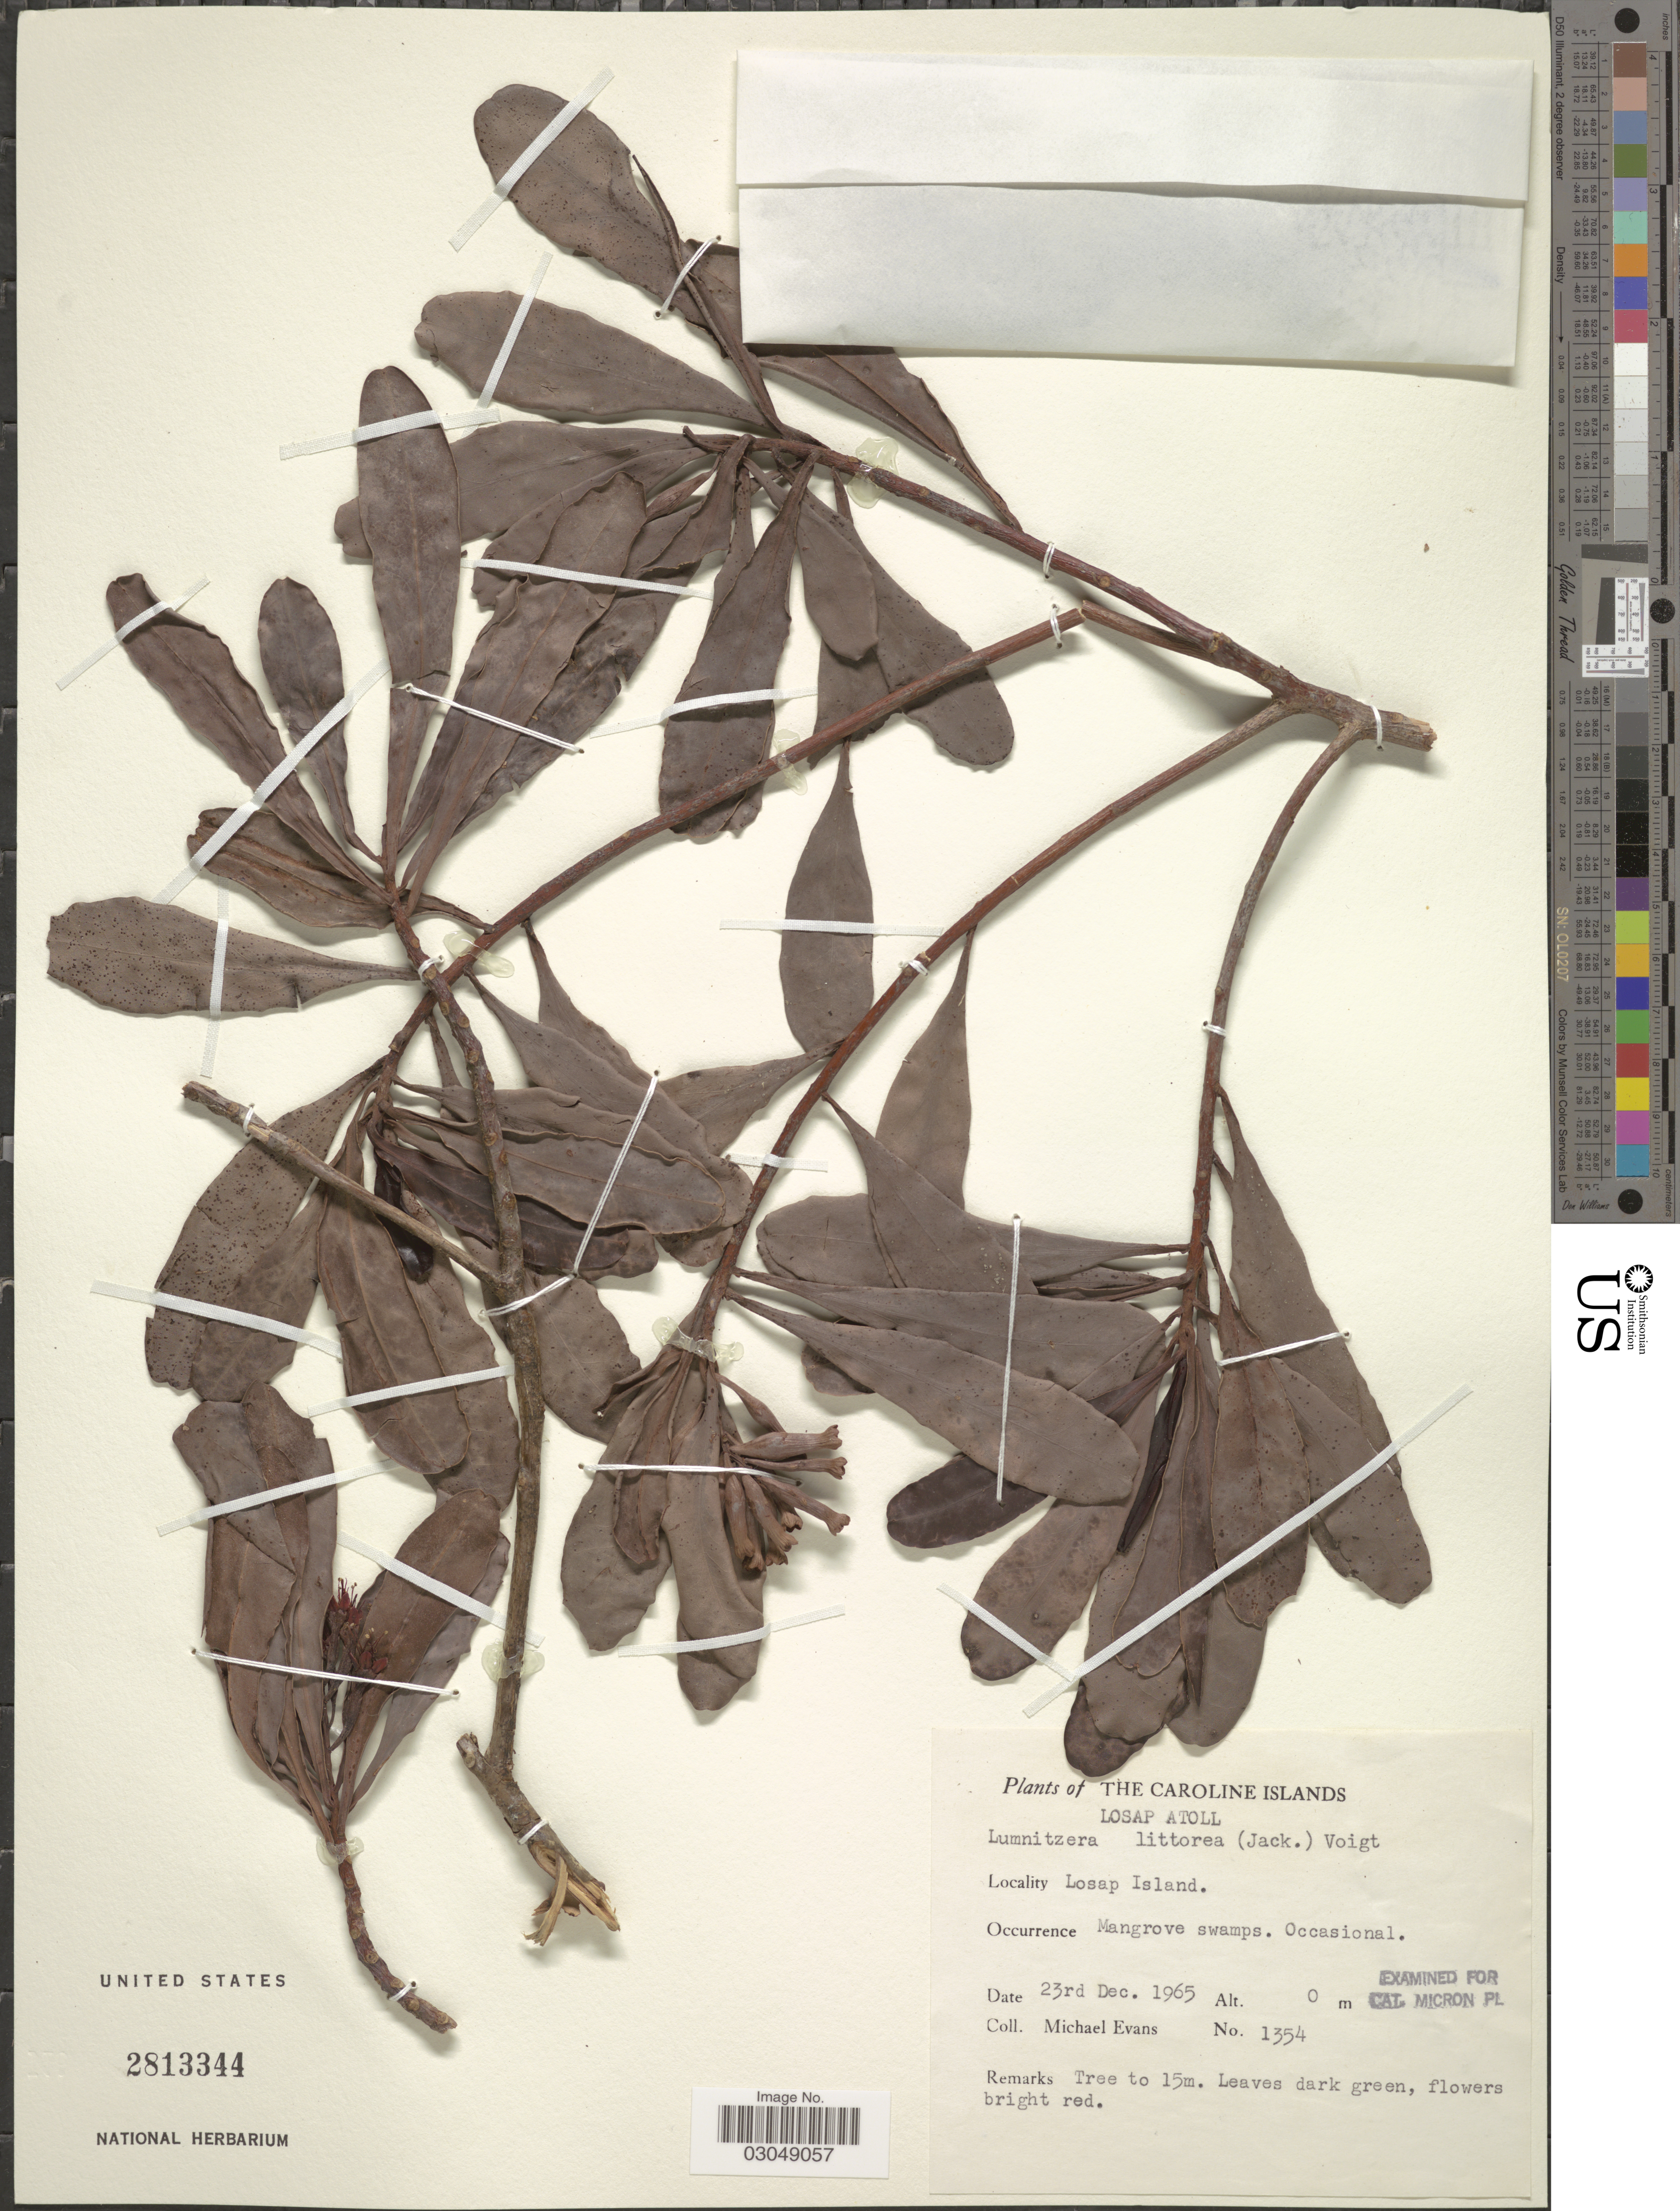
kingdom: Plantae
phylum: Tracheophyta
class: Magnoliopsida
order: Myrtales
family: Combretaceae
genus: Lumnitzera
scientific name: Lumnitzera littorea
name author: (Jack) Voight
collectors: M. Evans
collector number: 1354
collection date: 1965-12-23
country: Micronesia, Federated States of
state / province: Truk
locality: Caroline Islands. Losap Atoll. Losap Island.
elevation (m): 0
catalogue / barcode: US 2813344